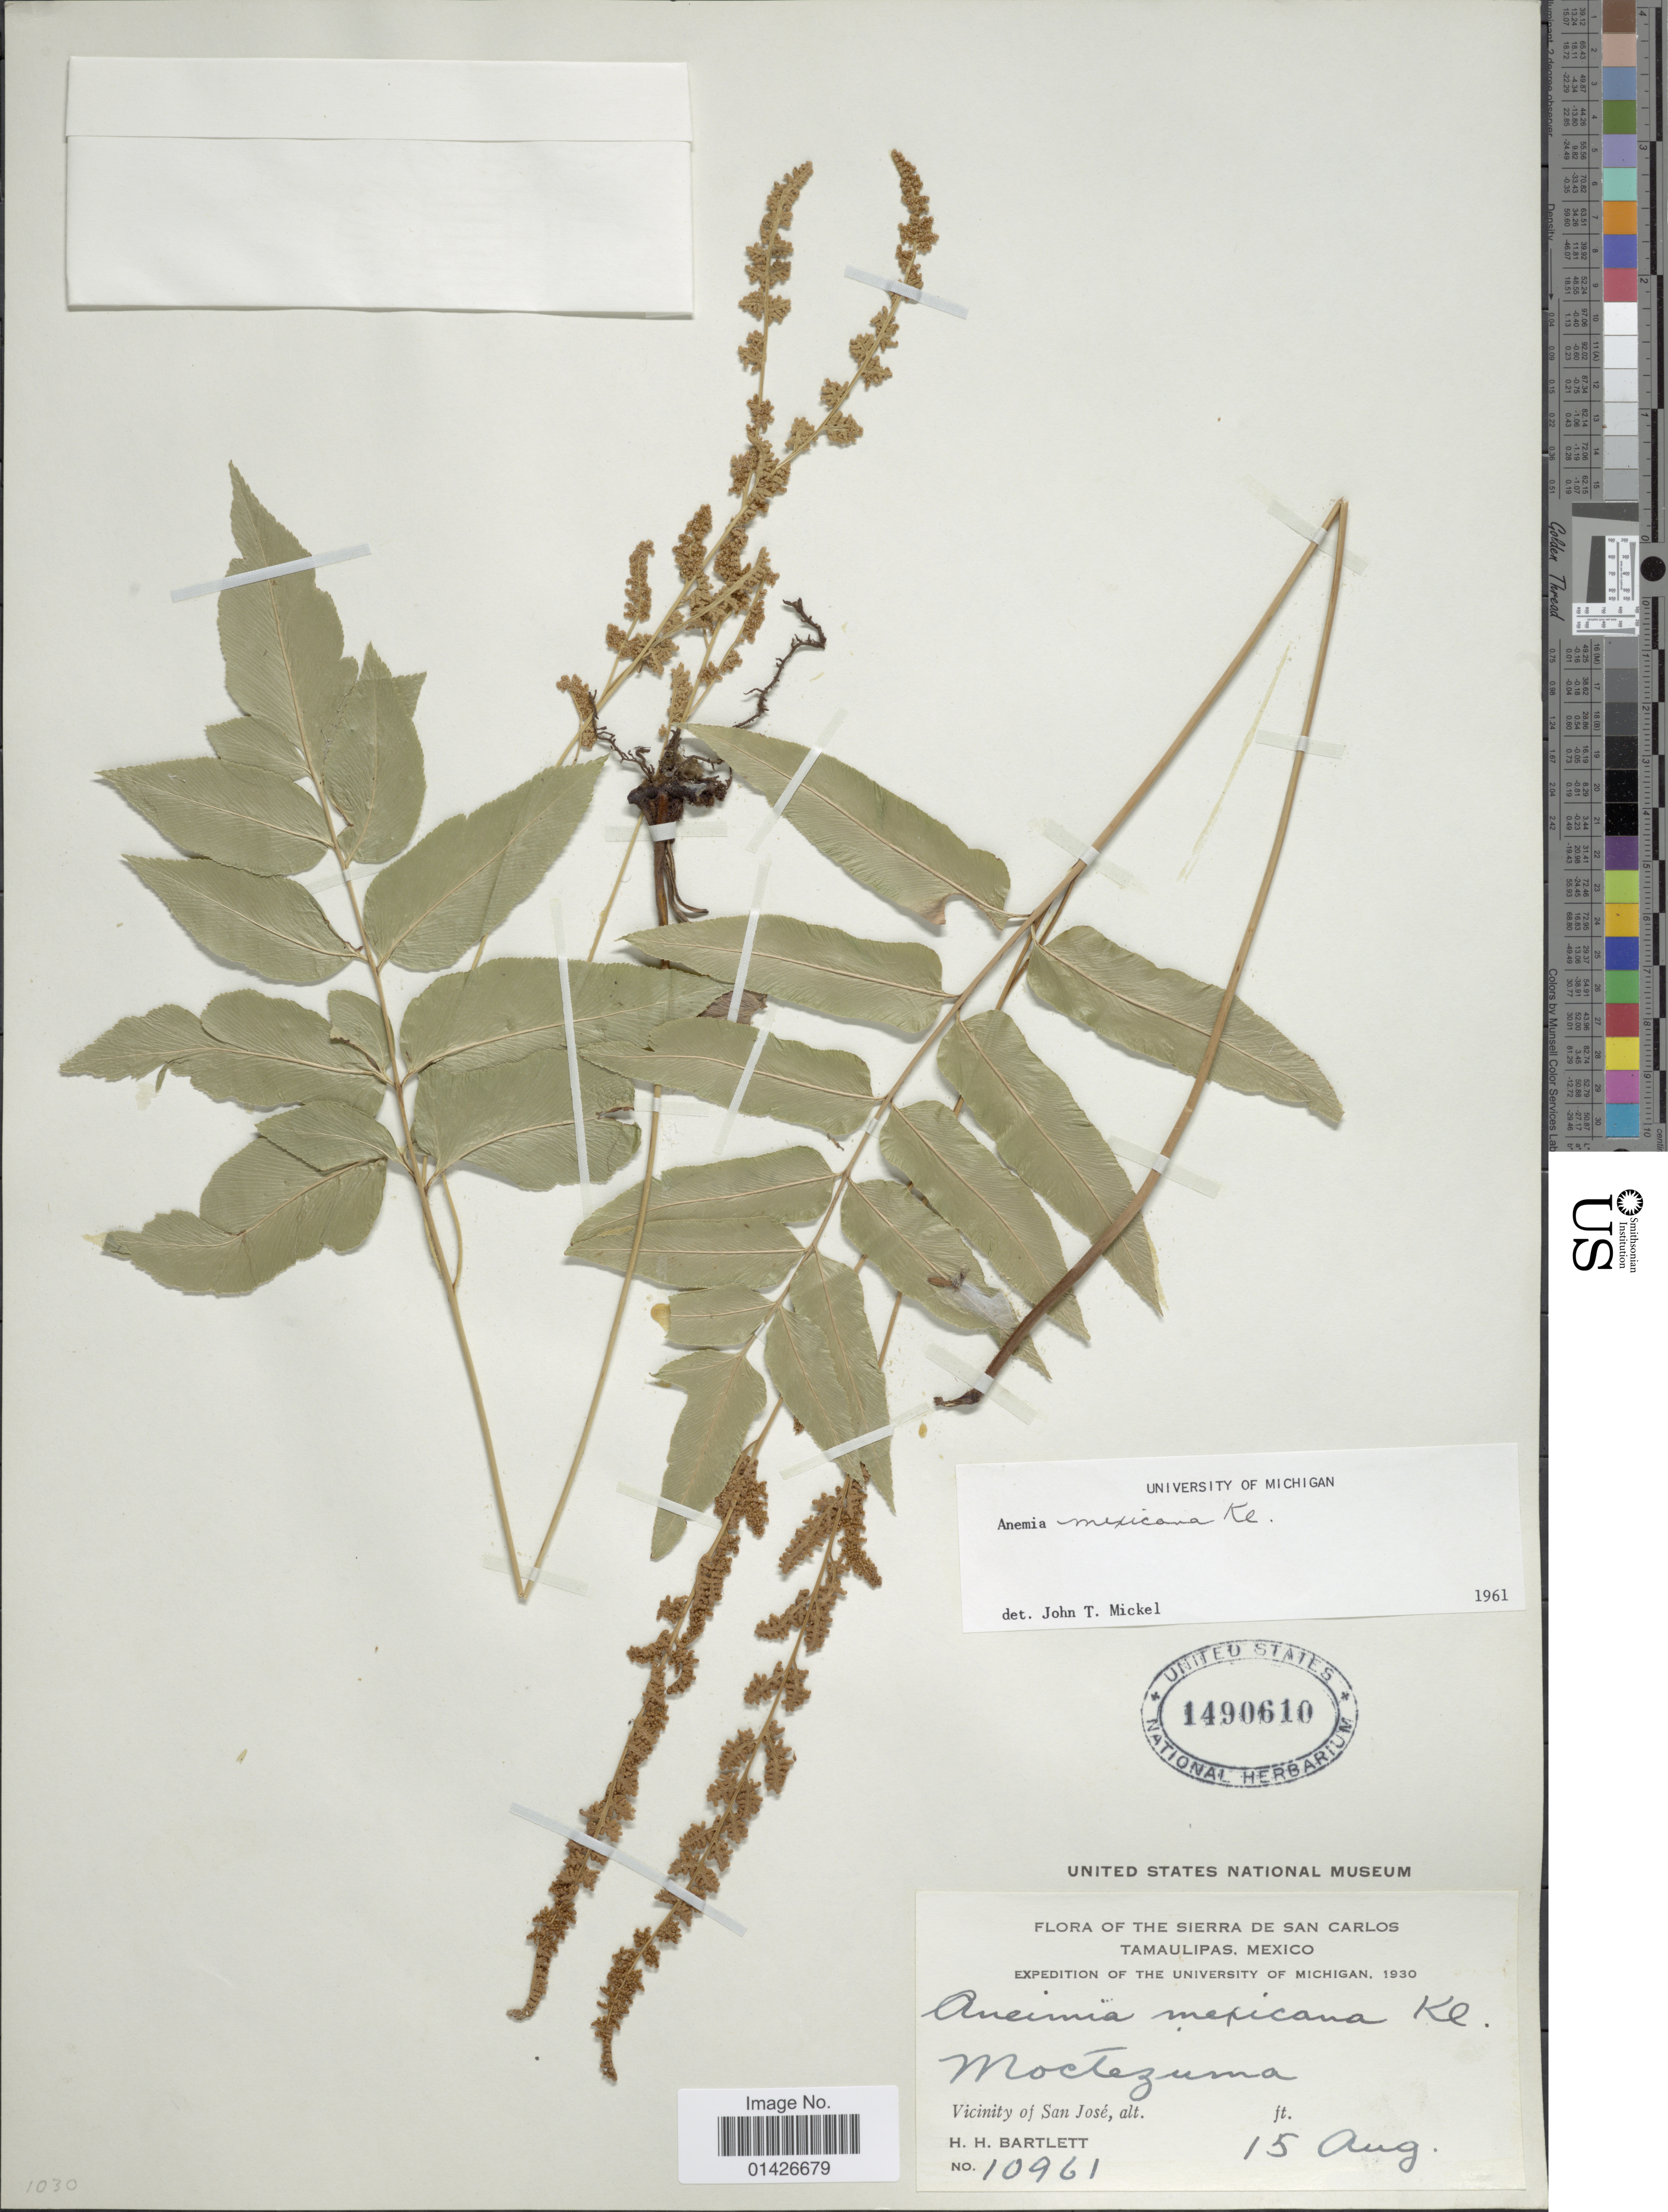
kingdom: Plantae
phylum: Tracheophyta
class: Polypodiopsida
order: Schizaeales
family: Anemiaceae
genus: Anemia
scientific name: Anemia mexicana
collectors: H. H. Bartlett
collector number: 10961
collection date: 1930-08-15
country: Mexico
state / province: Tamaulipas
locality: The Sierra de San Carlos, Moctezuma, Vicinity of San José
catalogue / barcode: US 1490610